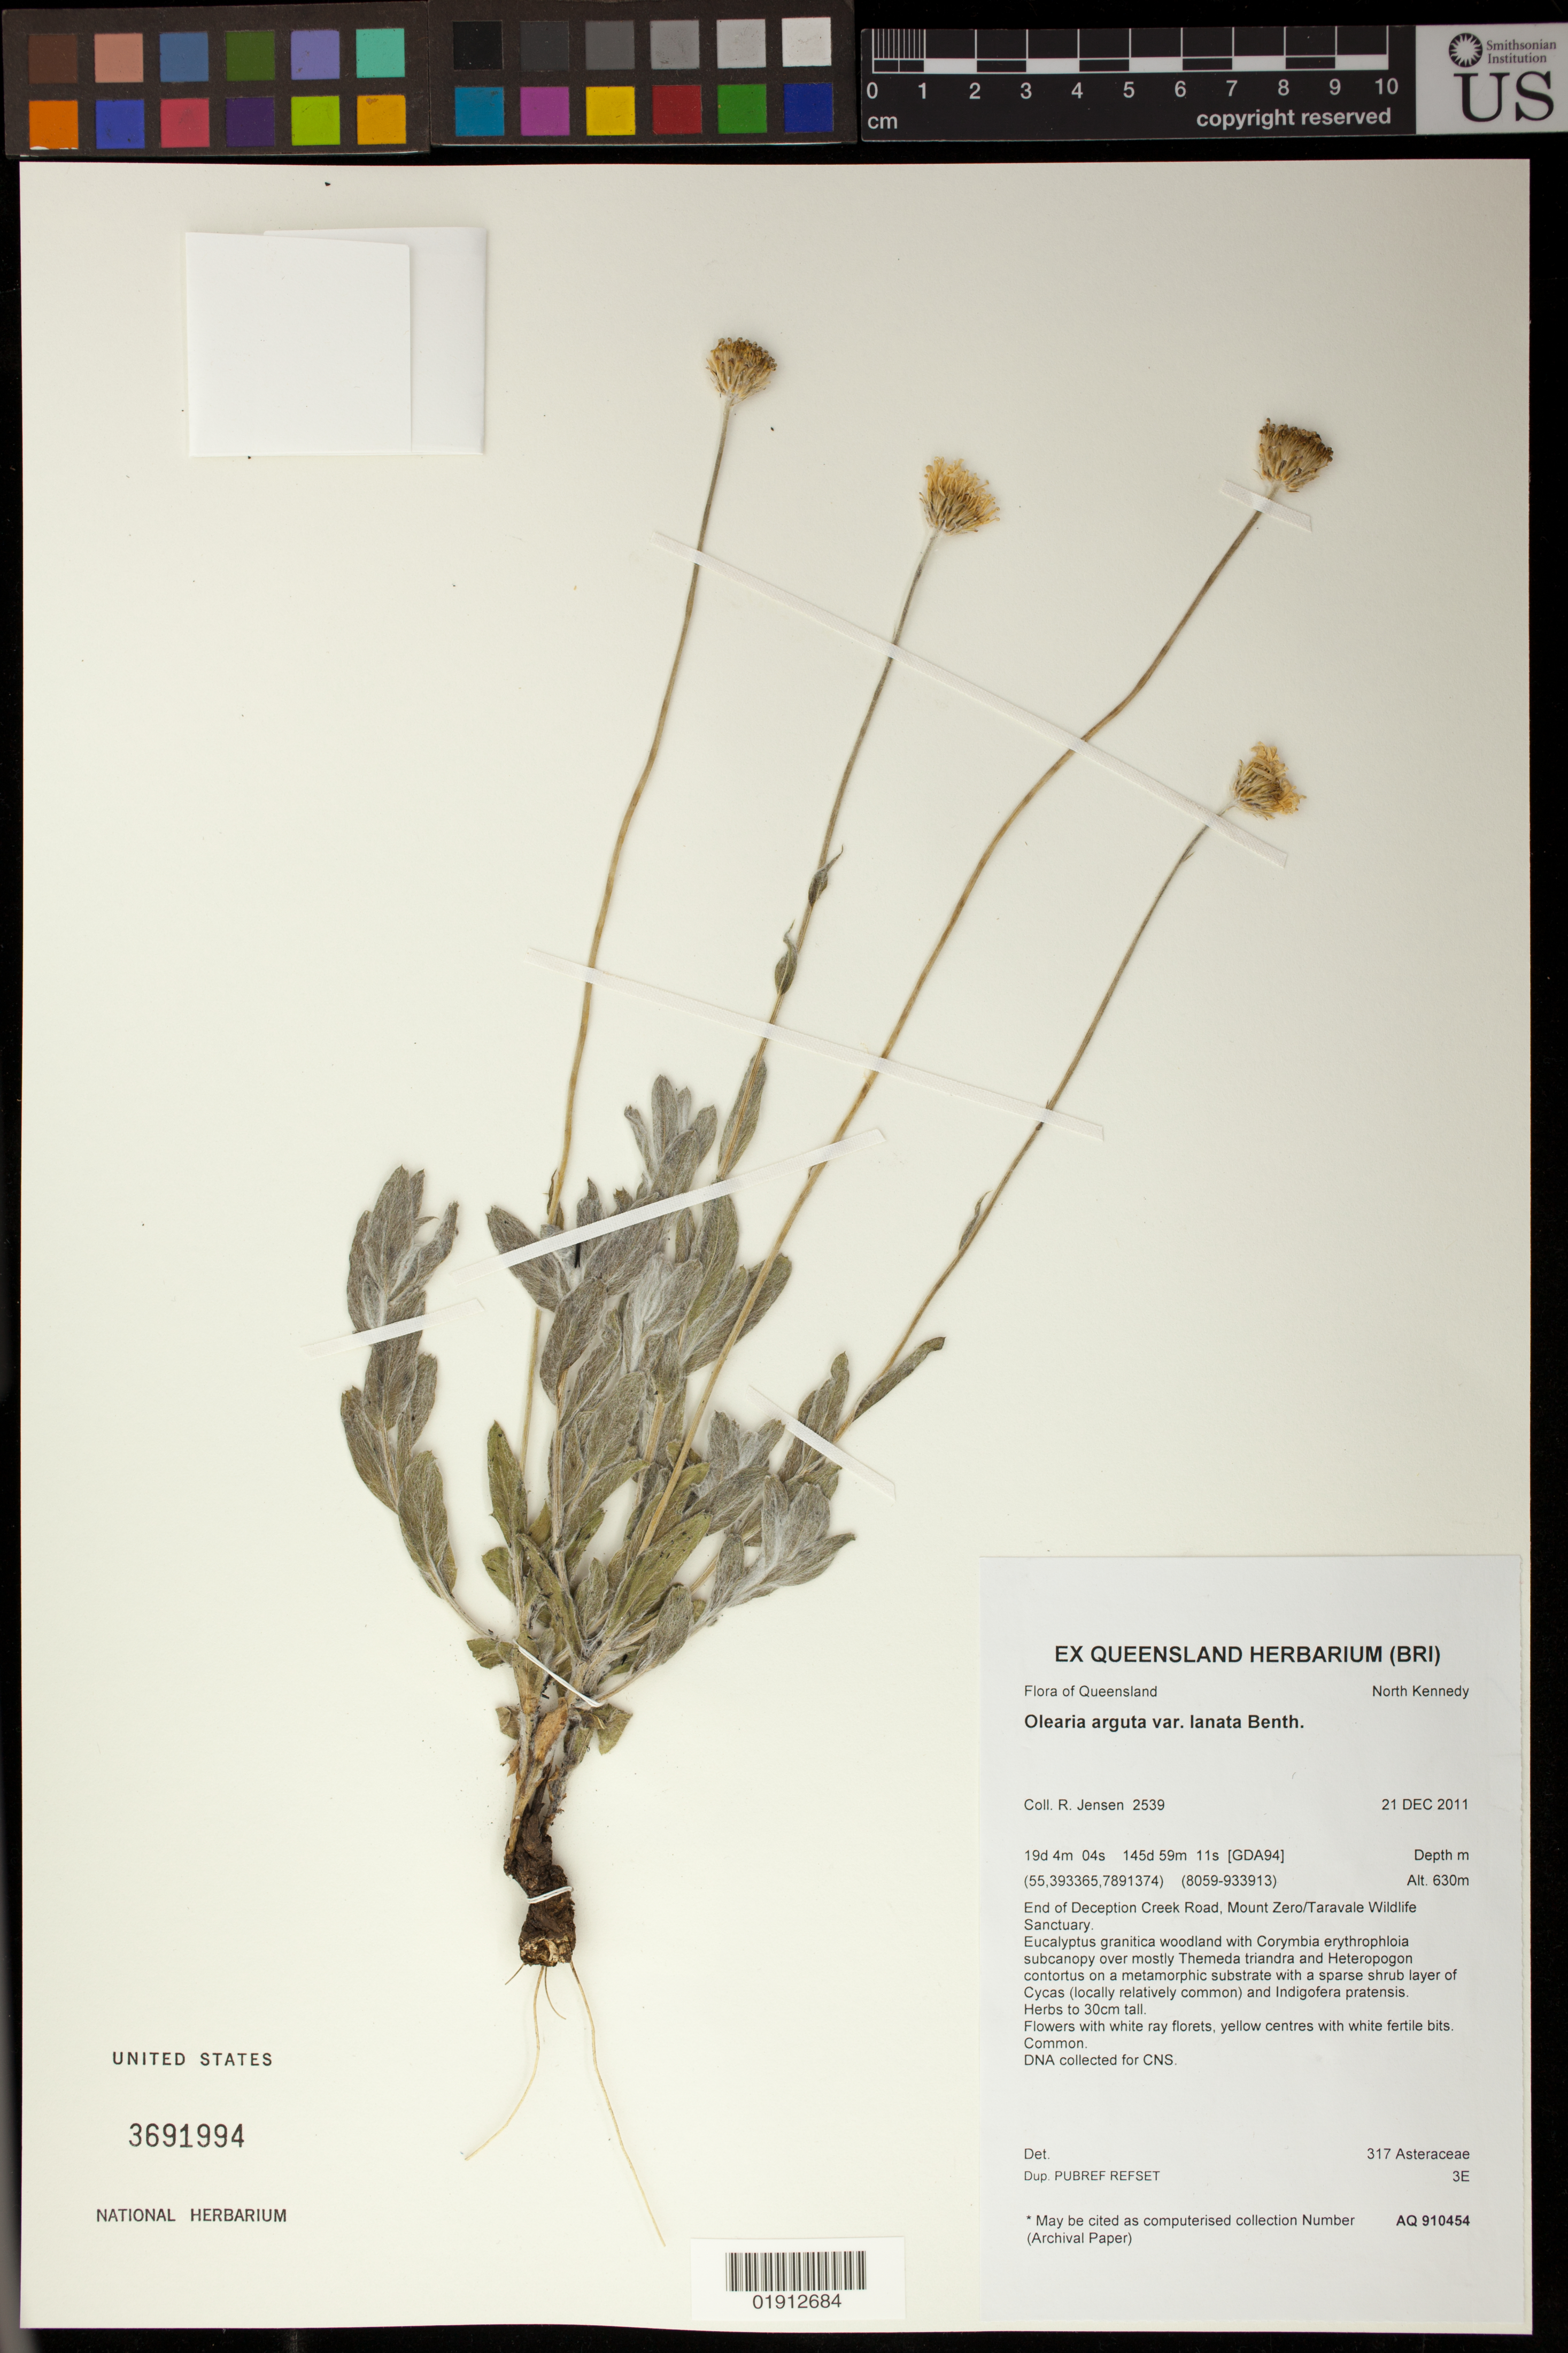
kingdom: Plantae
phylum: Tracheophyta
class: Magnoliopsida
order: Asterales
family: Asteraceae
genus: Olearia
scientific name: Olearia arguta var. lanata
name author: Benth.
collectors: R. Jensen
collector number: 2539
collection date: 2011-12-21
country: Australia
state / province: Queensland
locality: North Kennedy, End of Deception Creek Road, Mount Zero/Taravale Wildlife Sanctuary.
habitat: Granitica woodland.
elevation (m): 630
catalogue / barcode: US 3691994